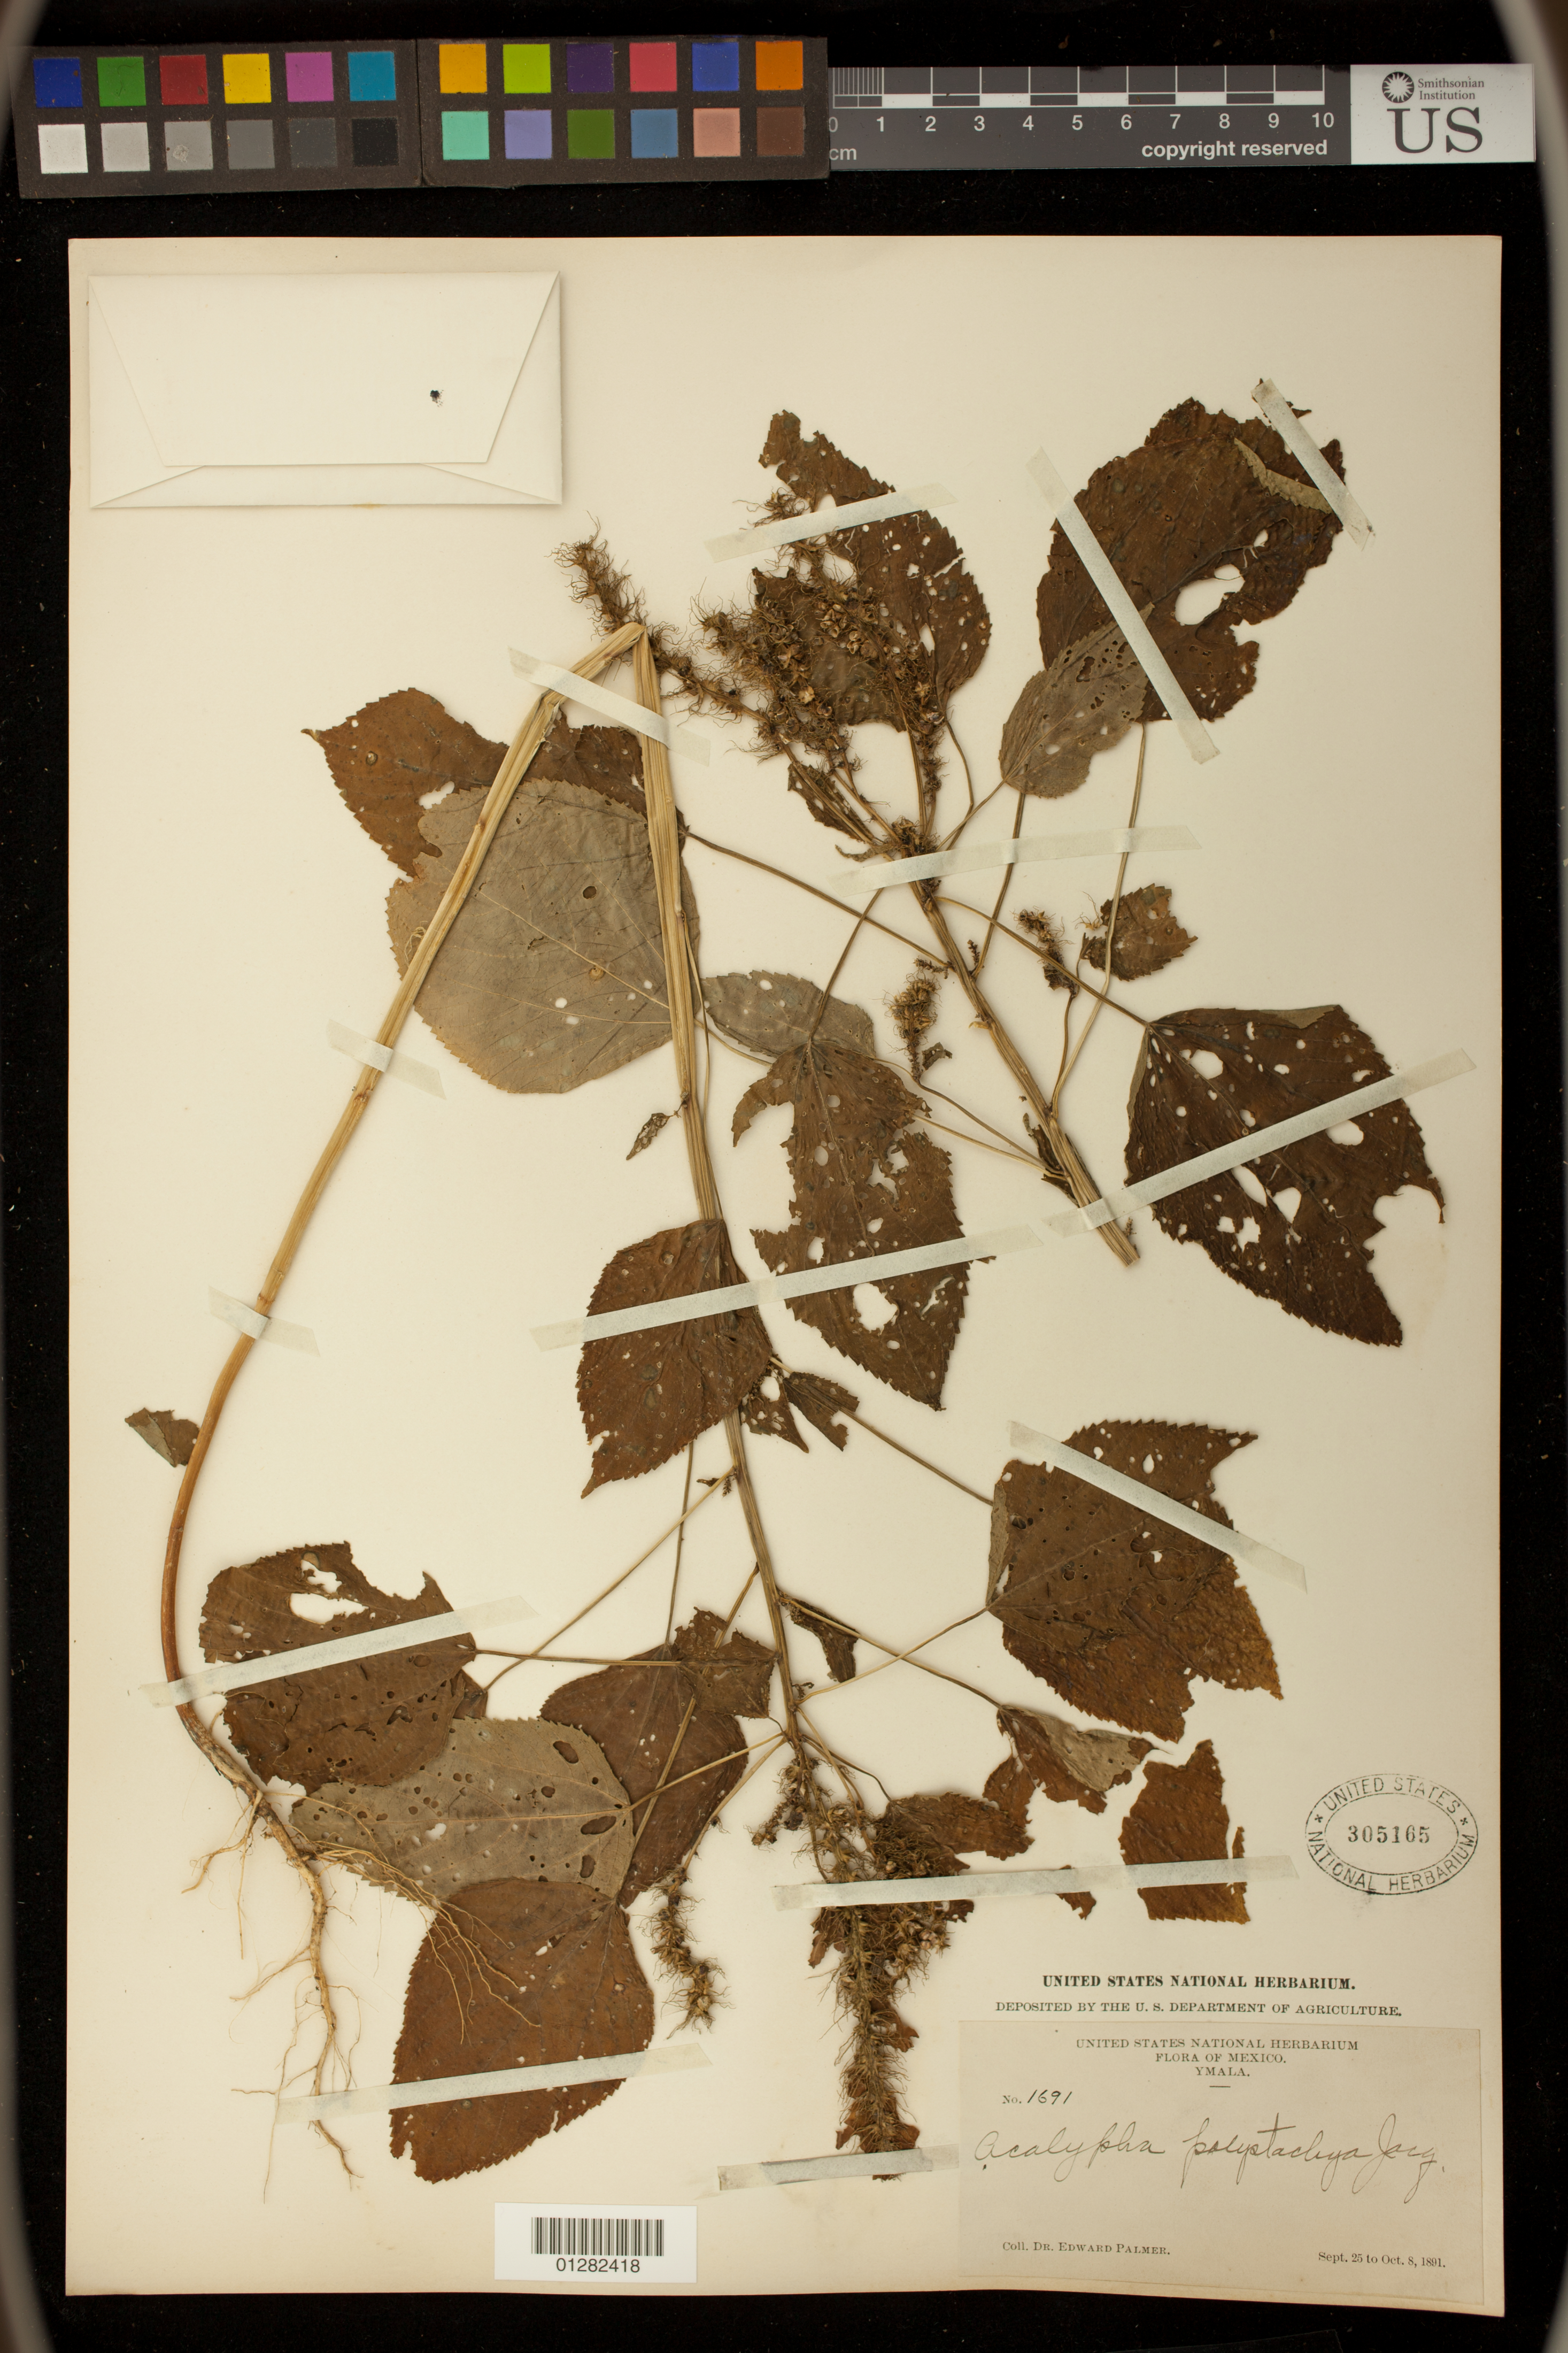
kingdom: Plantae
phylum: Tracheophyta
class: Magnoliopsida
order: Malpighiales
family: Euphorbiaceae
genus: Acalypha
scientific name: Acalypha polystachya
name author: Jacq.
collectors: J. J. Cooper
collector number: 1691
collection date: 1891-09-25/1891-10-08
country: Mexico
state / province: Sinaloa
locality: Ymala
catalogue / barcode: US 305165